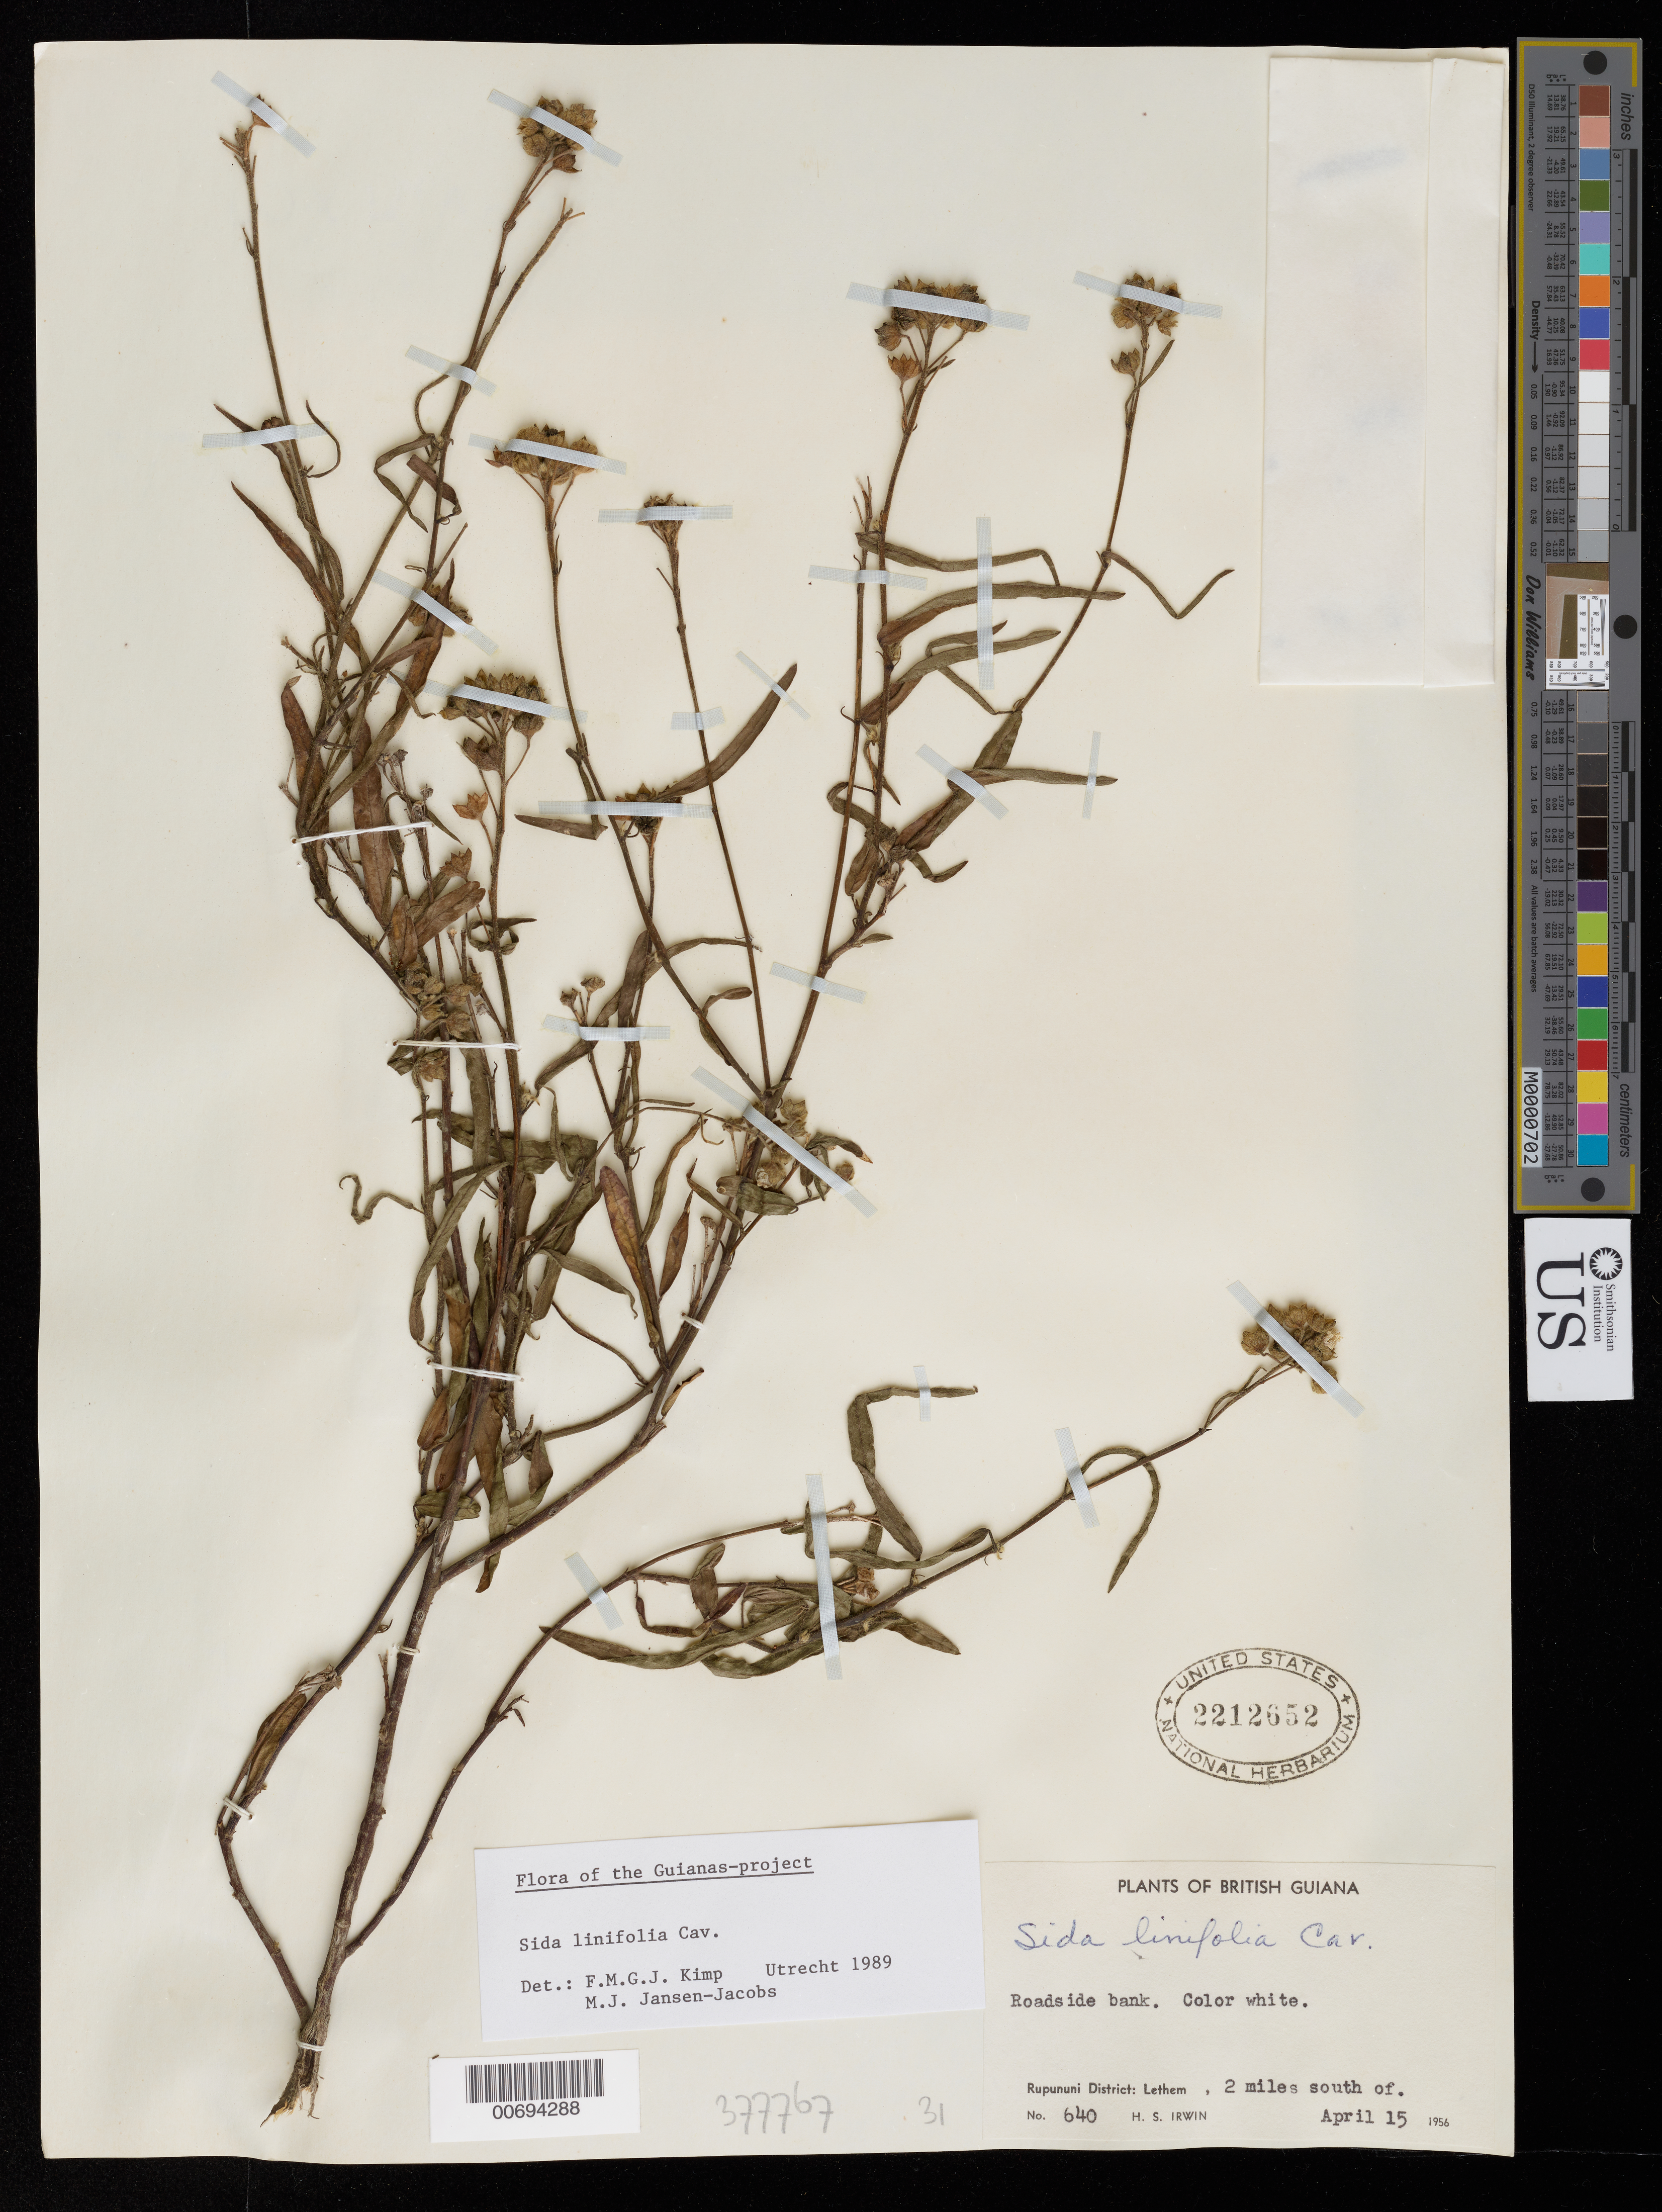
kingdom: Plantae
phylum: Tracheophyta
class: Magnoliopsida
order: Malvales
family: Malvaceae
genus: Sida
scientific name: Sida linifolia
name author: Cav.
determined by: Kimp, F. M.; Jansen-Jacobs, M. J.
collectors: H. Irwin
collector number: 640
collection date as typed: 15-Apr-56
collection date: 1956-04-15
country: Guyana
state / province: U. Takutu-U. Essequibo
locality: Rupununi Dist., 2 mi. S of Lethem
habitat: Roadside bank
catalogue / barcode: US 2212652